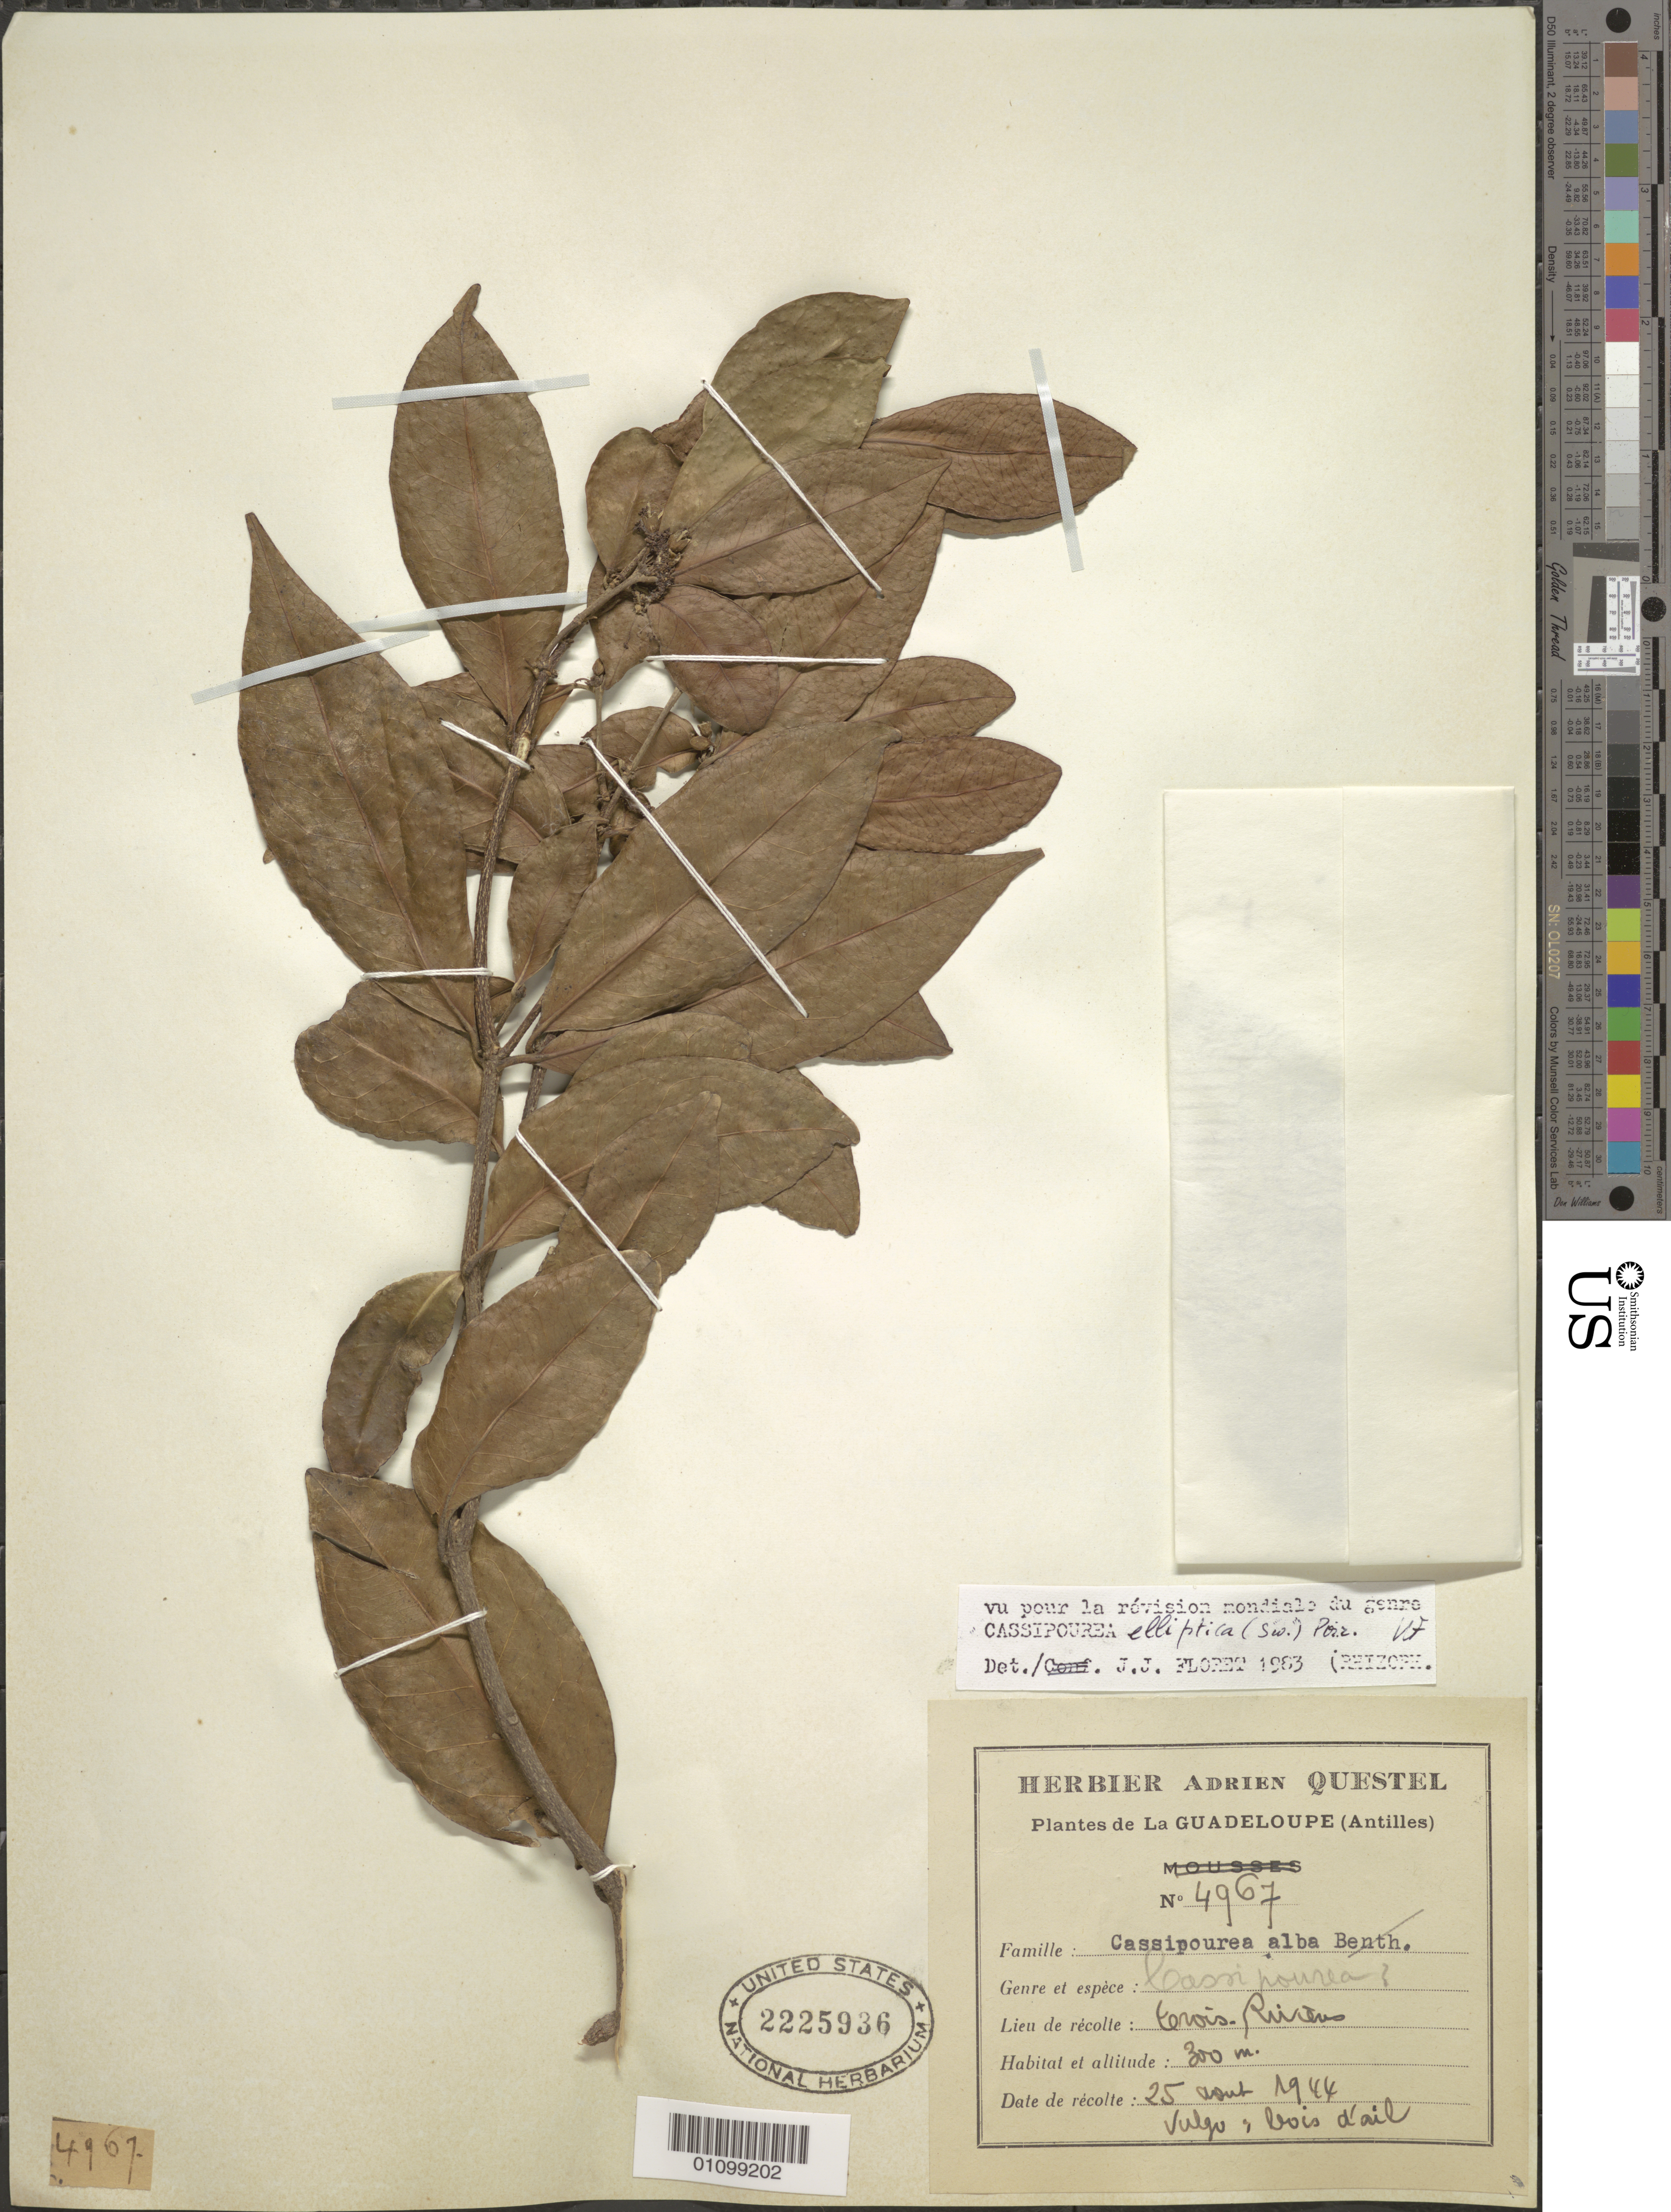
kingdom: Plantae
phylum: Tracheophyta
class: Magnoliopsida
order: Malpighiales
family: Rhizophoraceae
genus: Cassipourea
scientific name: Cassipourea elliptica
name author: (Sw.) Poir.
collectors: A. Questel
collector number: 4967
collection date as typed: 25 Aug 1944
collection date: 1944-08-25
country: Guadeloupe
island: Basse Terre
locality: Trois Rivieres.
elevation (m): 300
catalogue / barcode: US 2225936